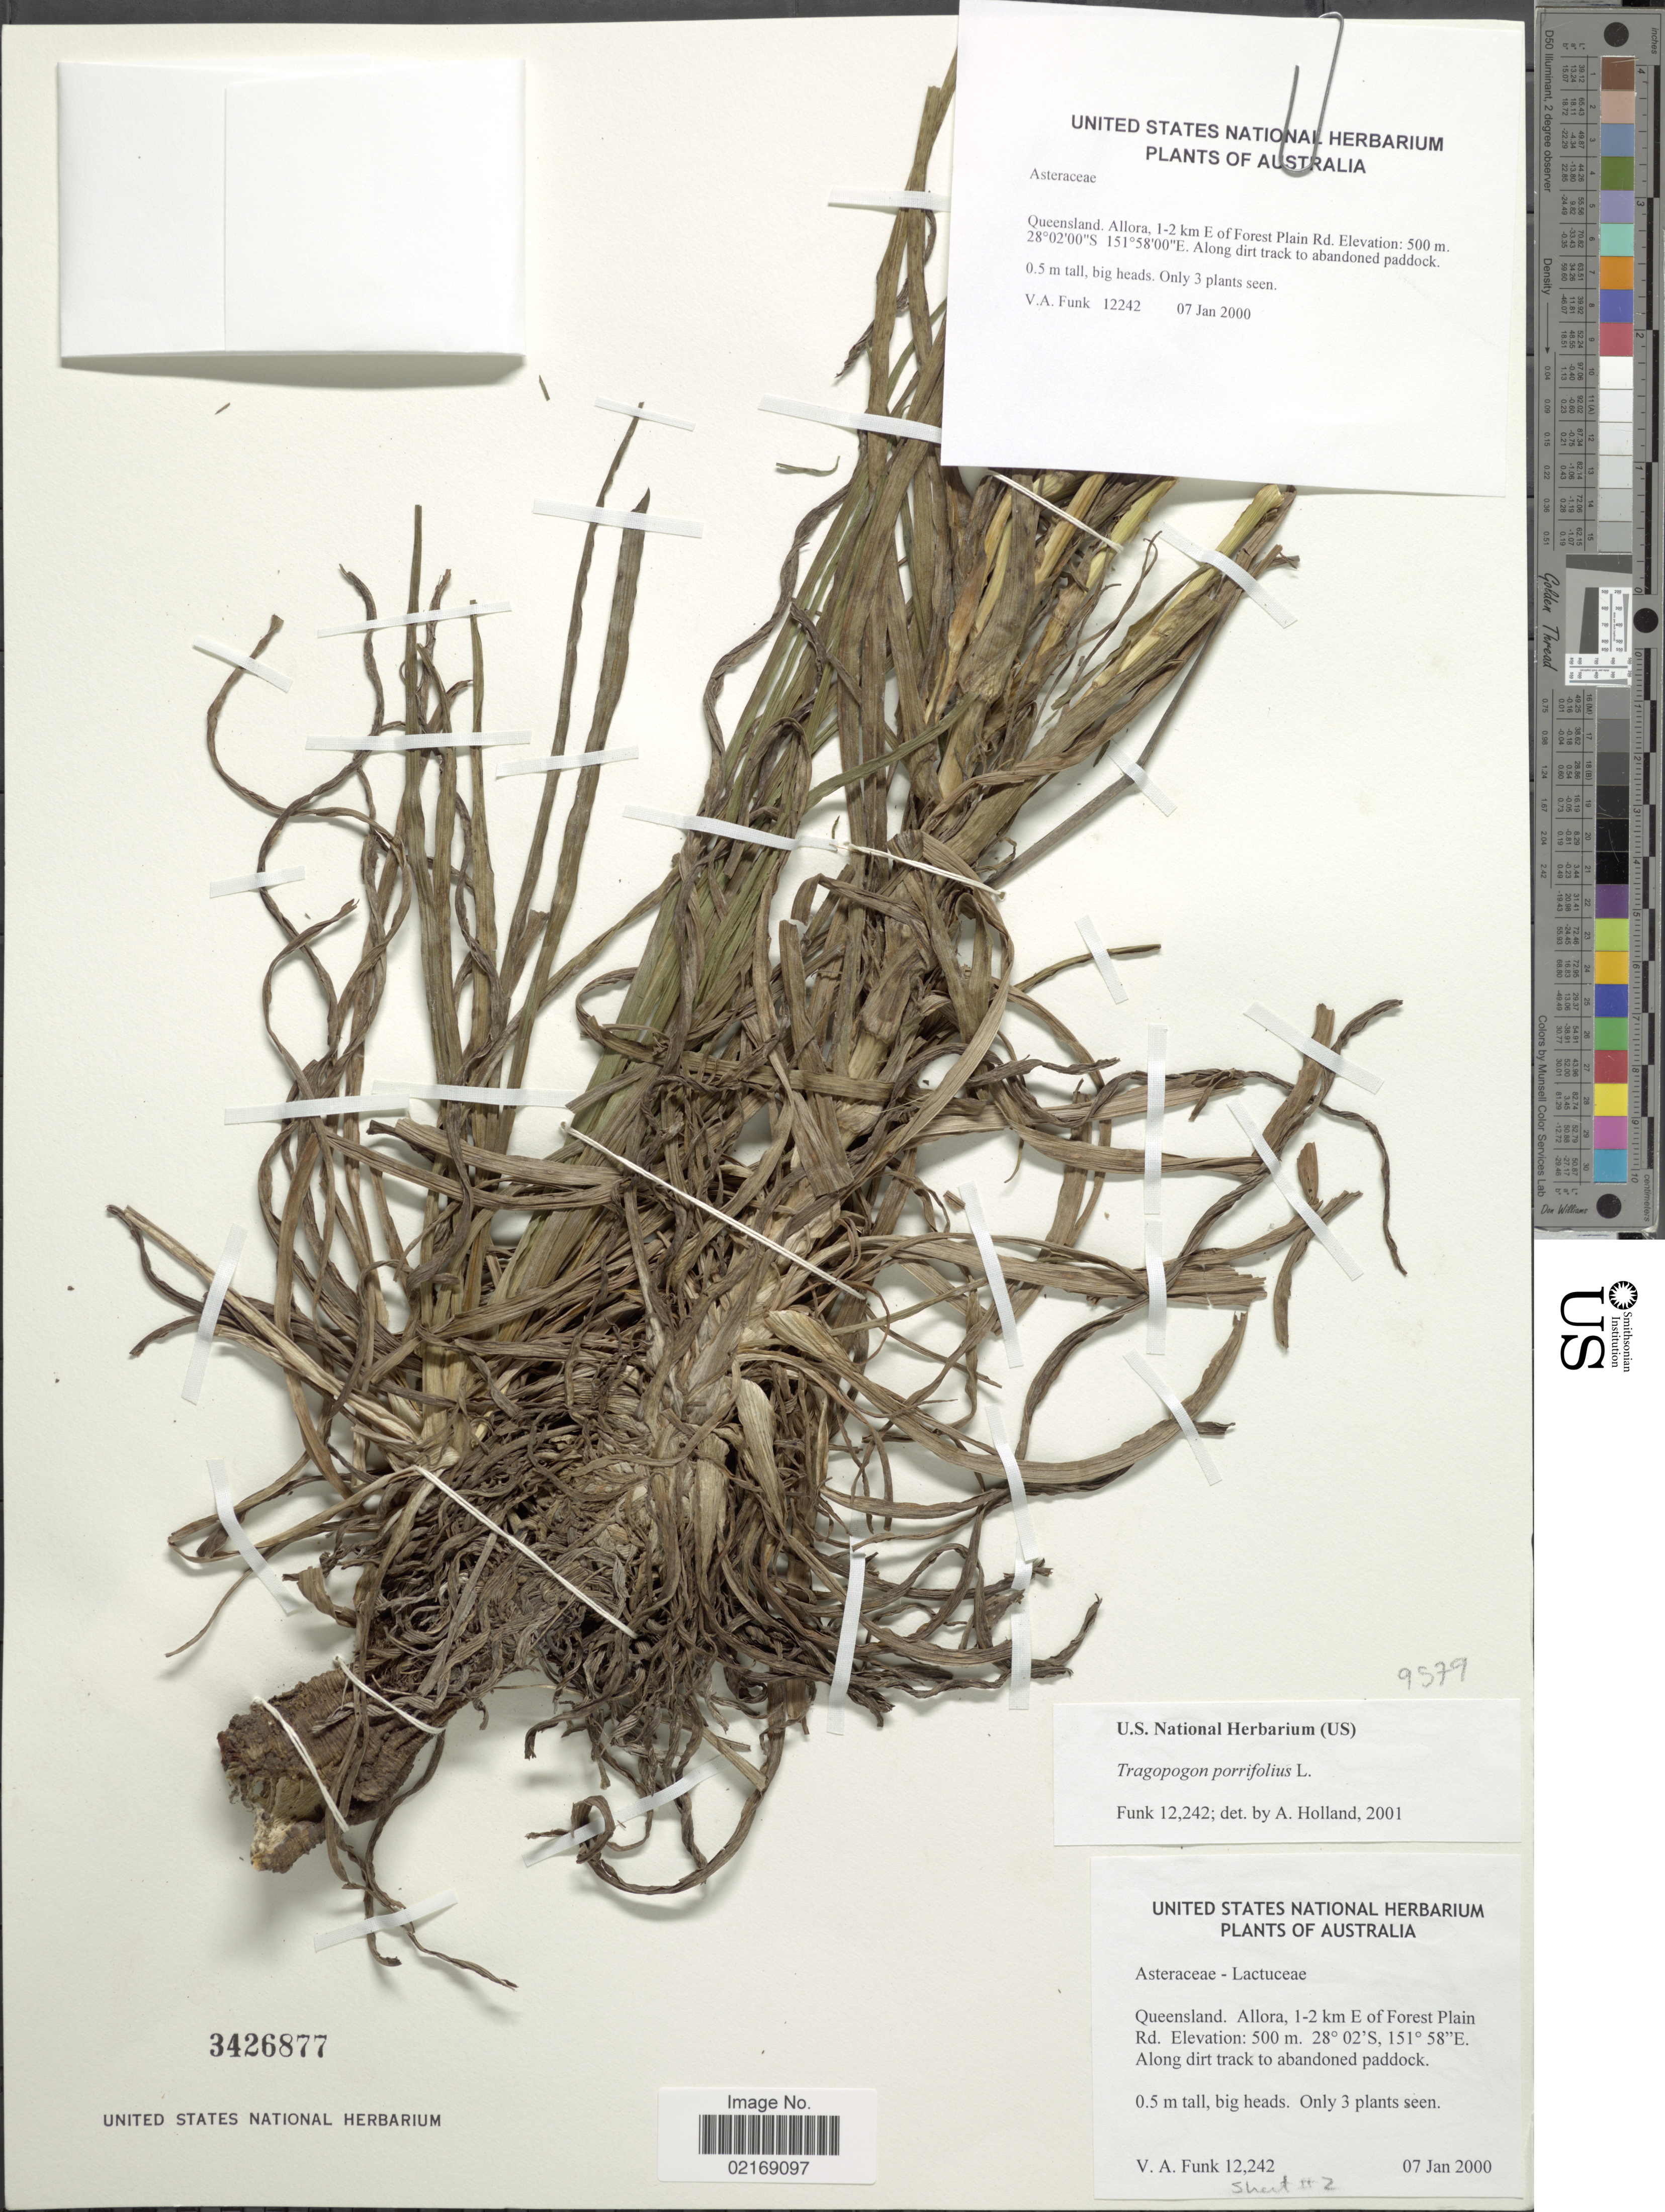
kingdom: Plantae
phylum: Tracheophyta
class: Magnoliopsida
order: Asterales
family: Asteraceae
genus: Tragopogon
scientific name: Tragopogon porrifolius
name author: L.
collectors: V. Funk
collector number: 12242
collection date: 2000-01-07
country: Australia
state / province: Queensland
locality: Allora, 1-2 km E of Forest Plain Rd.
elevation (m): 500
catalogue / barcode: US 3426877